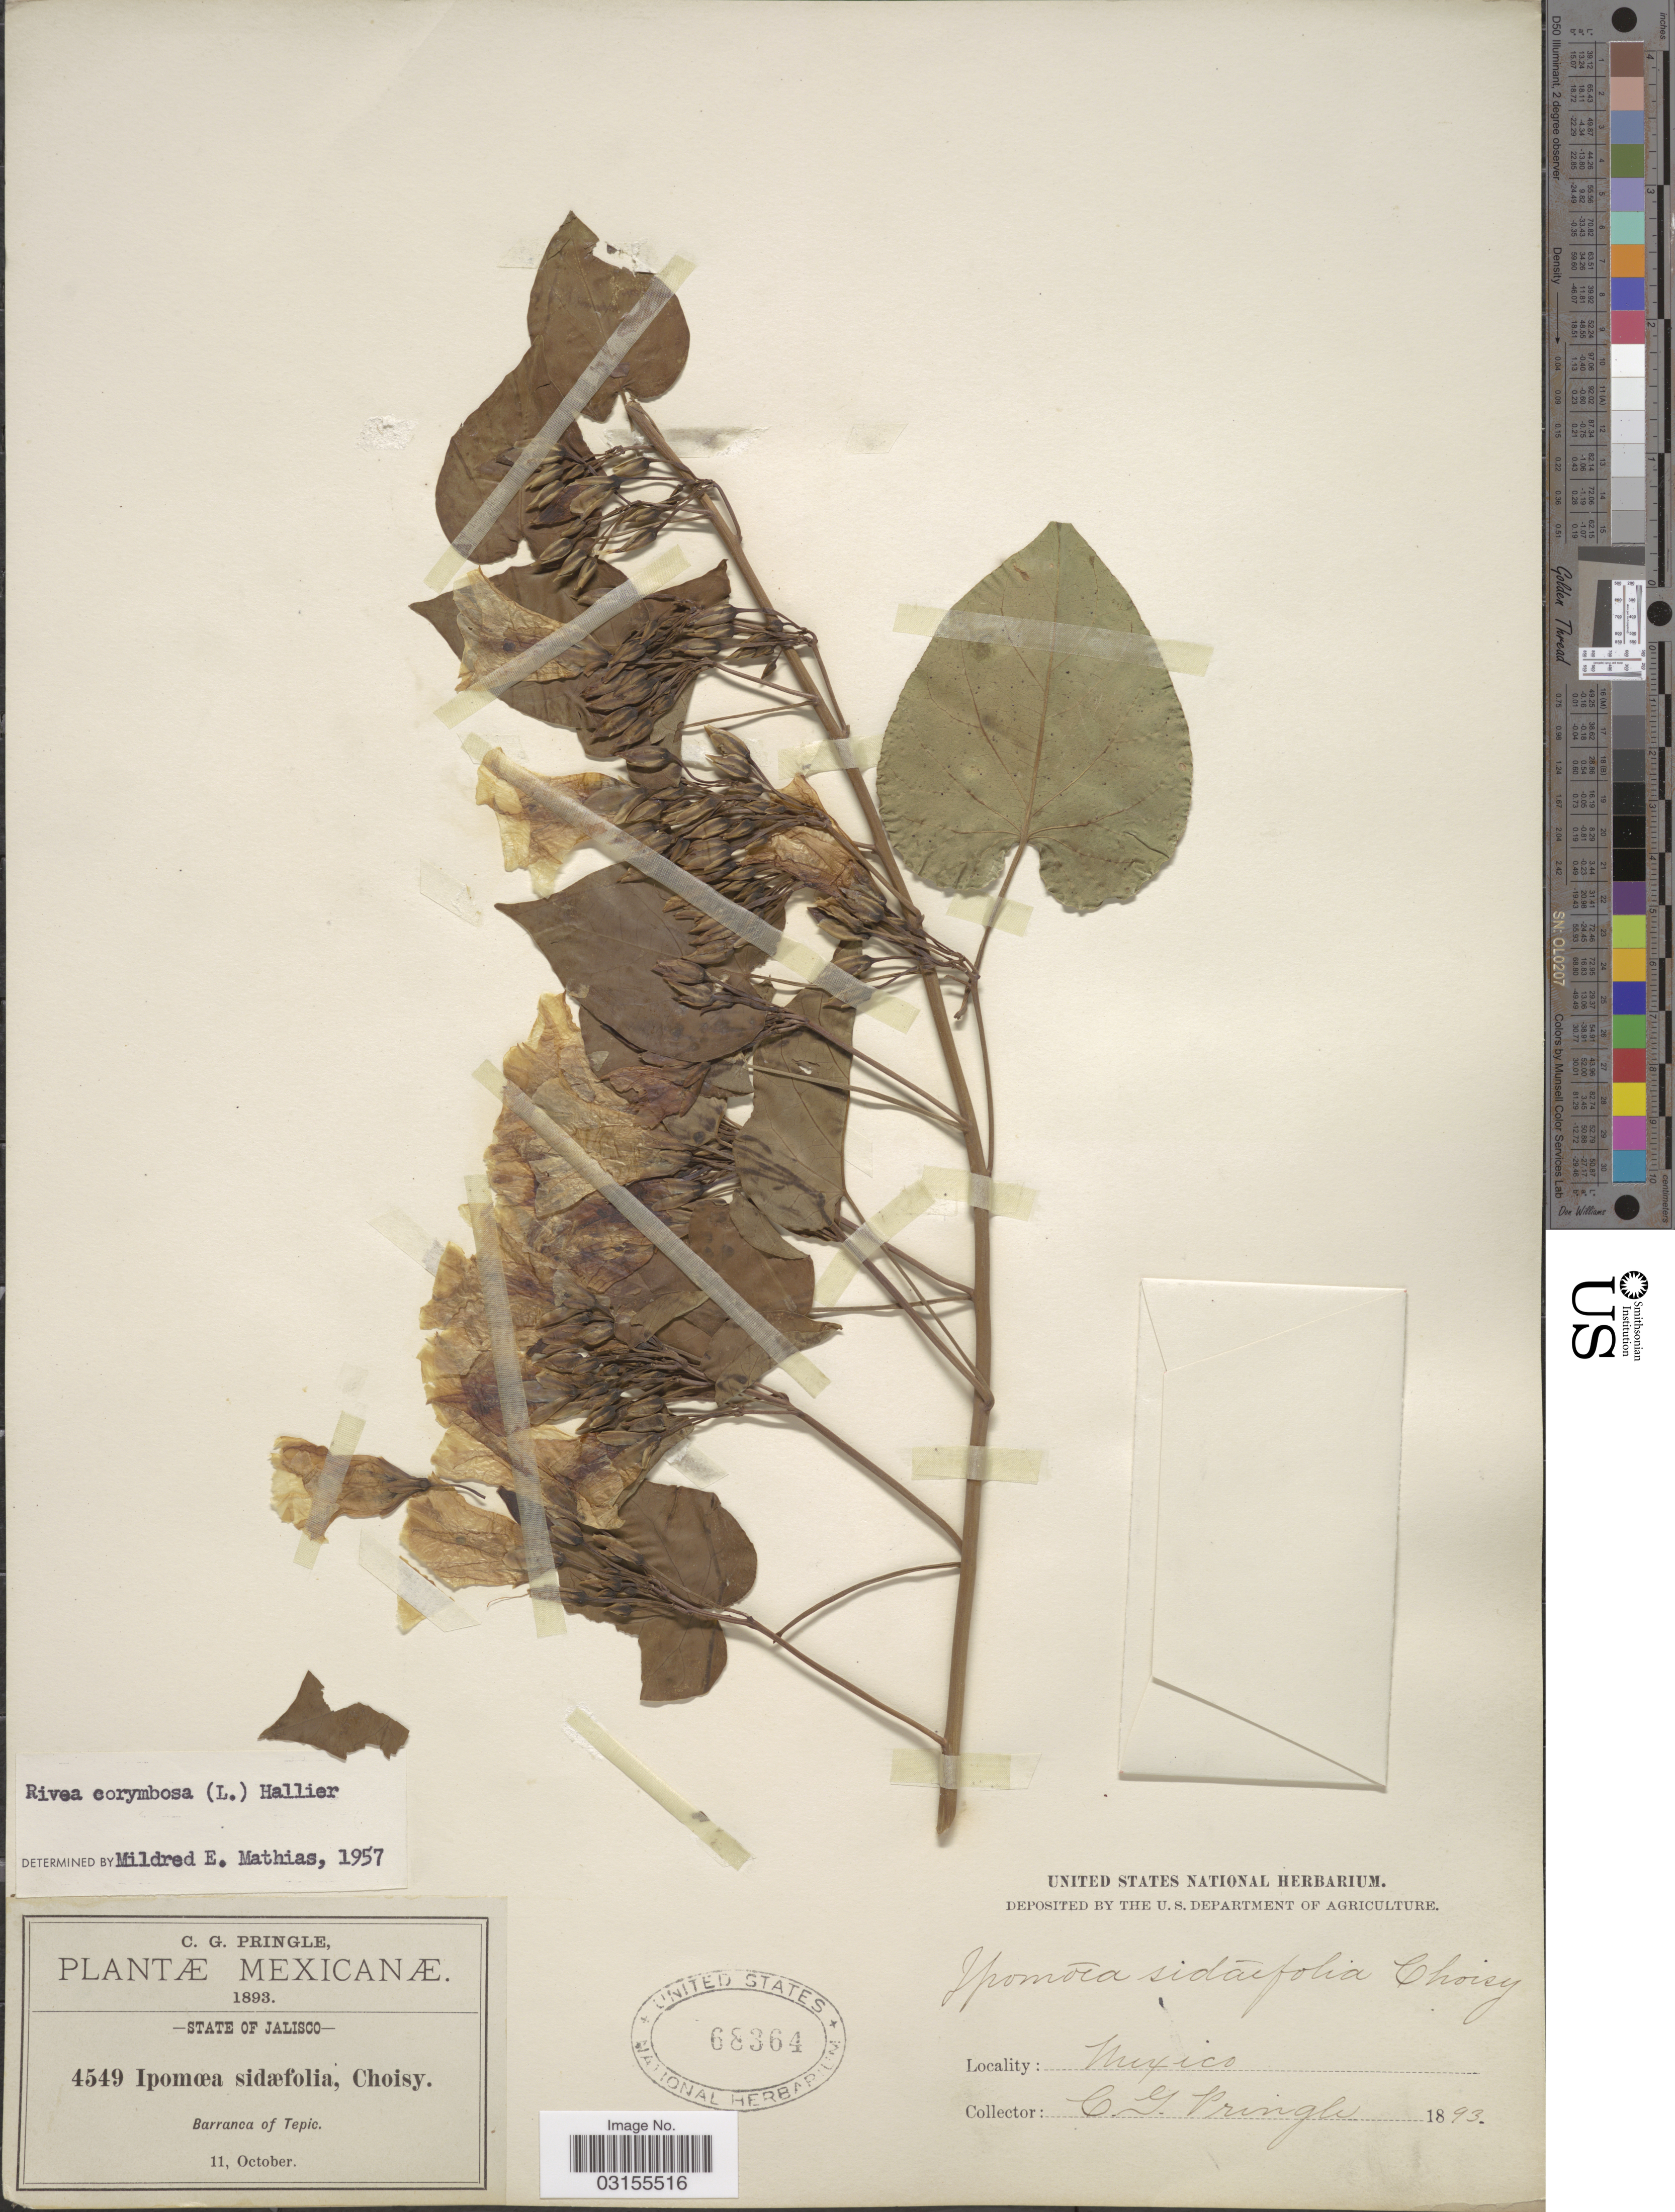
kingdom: Plantae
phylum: Tracheophyta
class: Magnoliopsida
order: Solanales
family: Convolvulaceae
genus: Turbina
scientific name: Turbina corymbosa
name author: (L.) Raf.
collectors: C. G. Pringle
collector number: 4549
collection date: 1893-10-11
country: Mexico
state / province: Jalisco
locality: Barranca of Tepic.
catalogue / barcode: US 68364